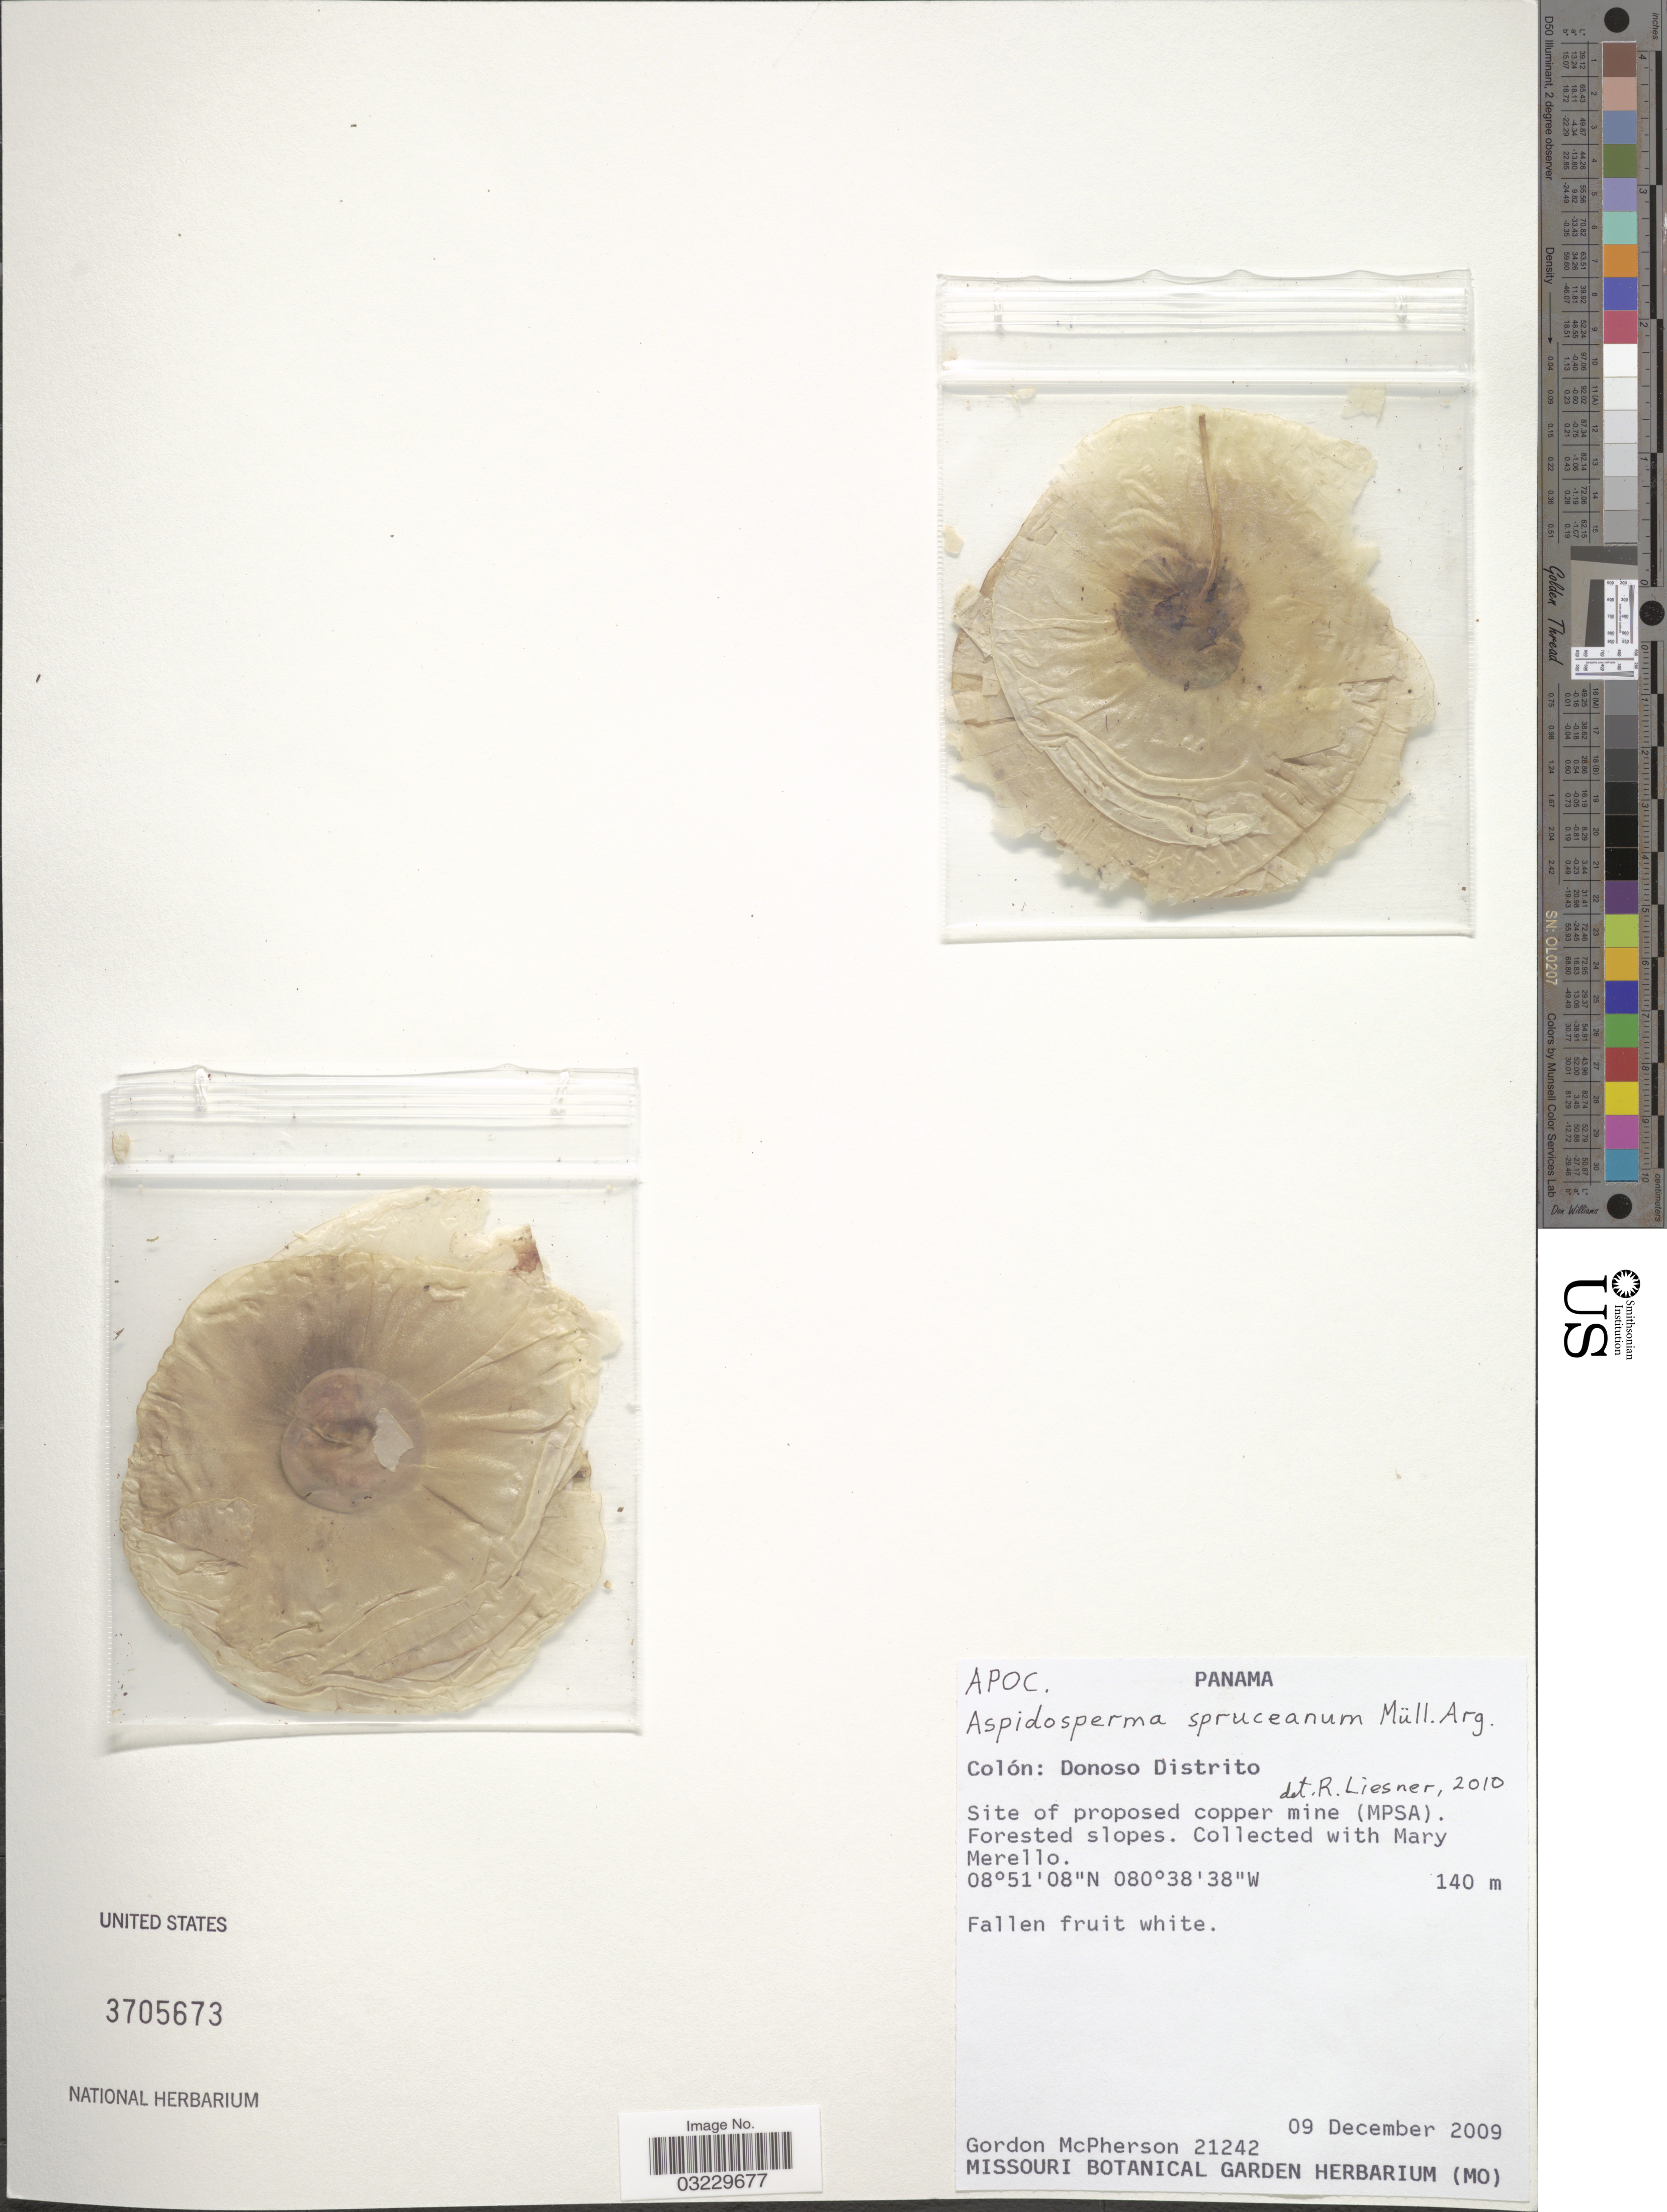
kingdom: Plantae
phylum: Tracheophyta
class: Magnoliopsida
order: Gentianales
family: Apocynaceae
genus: Aspidosperma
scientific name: Aspidosperma spruceanum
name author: Benth. ex Müll. Arg.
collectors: G. McPherson & M. Merello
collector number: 21242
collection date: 2009-12-09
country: Panama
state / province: Colón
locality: Donoso Distrito. Site of proposed copper mine (MPSA).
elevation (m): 140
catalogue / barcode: US 3705673